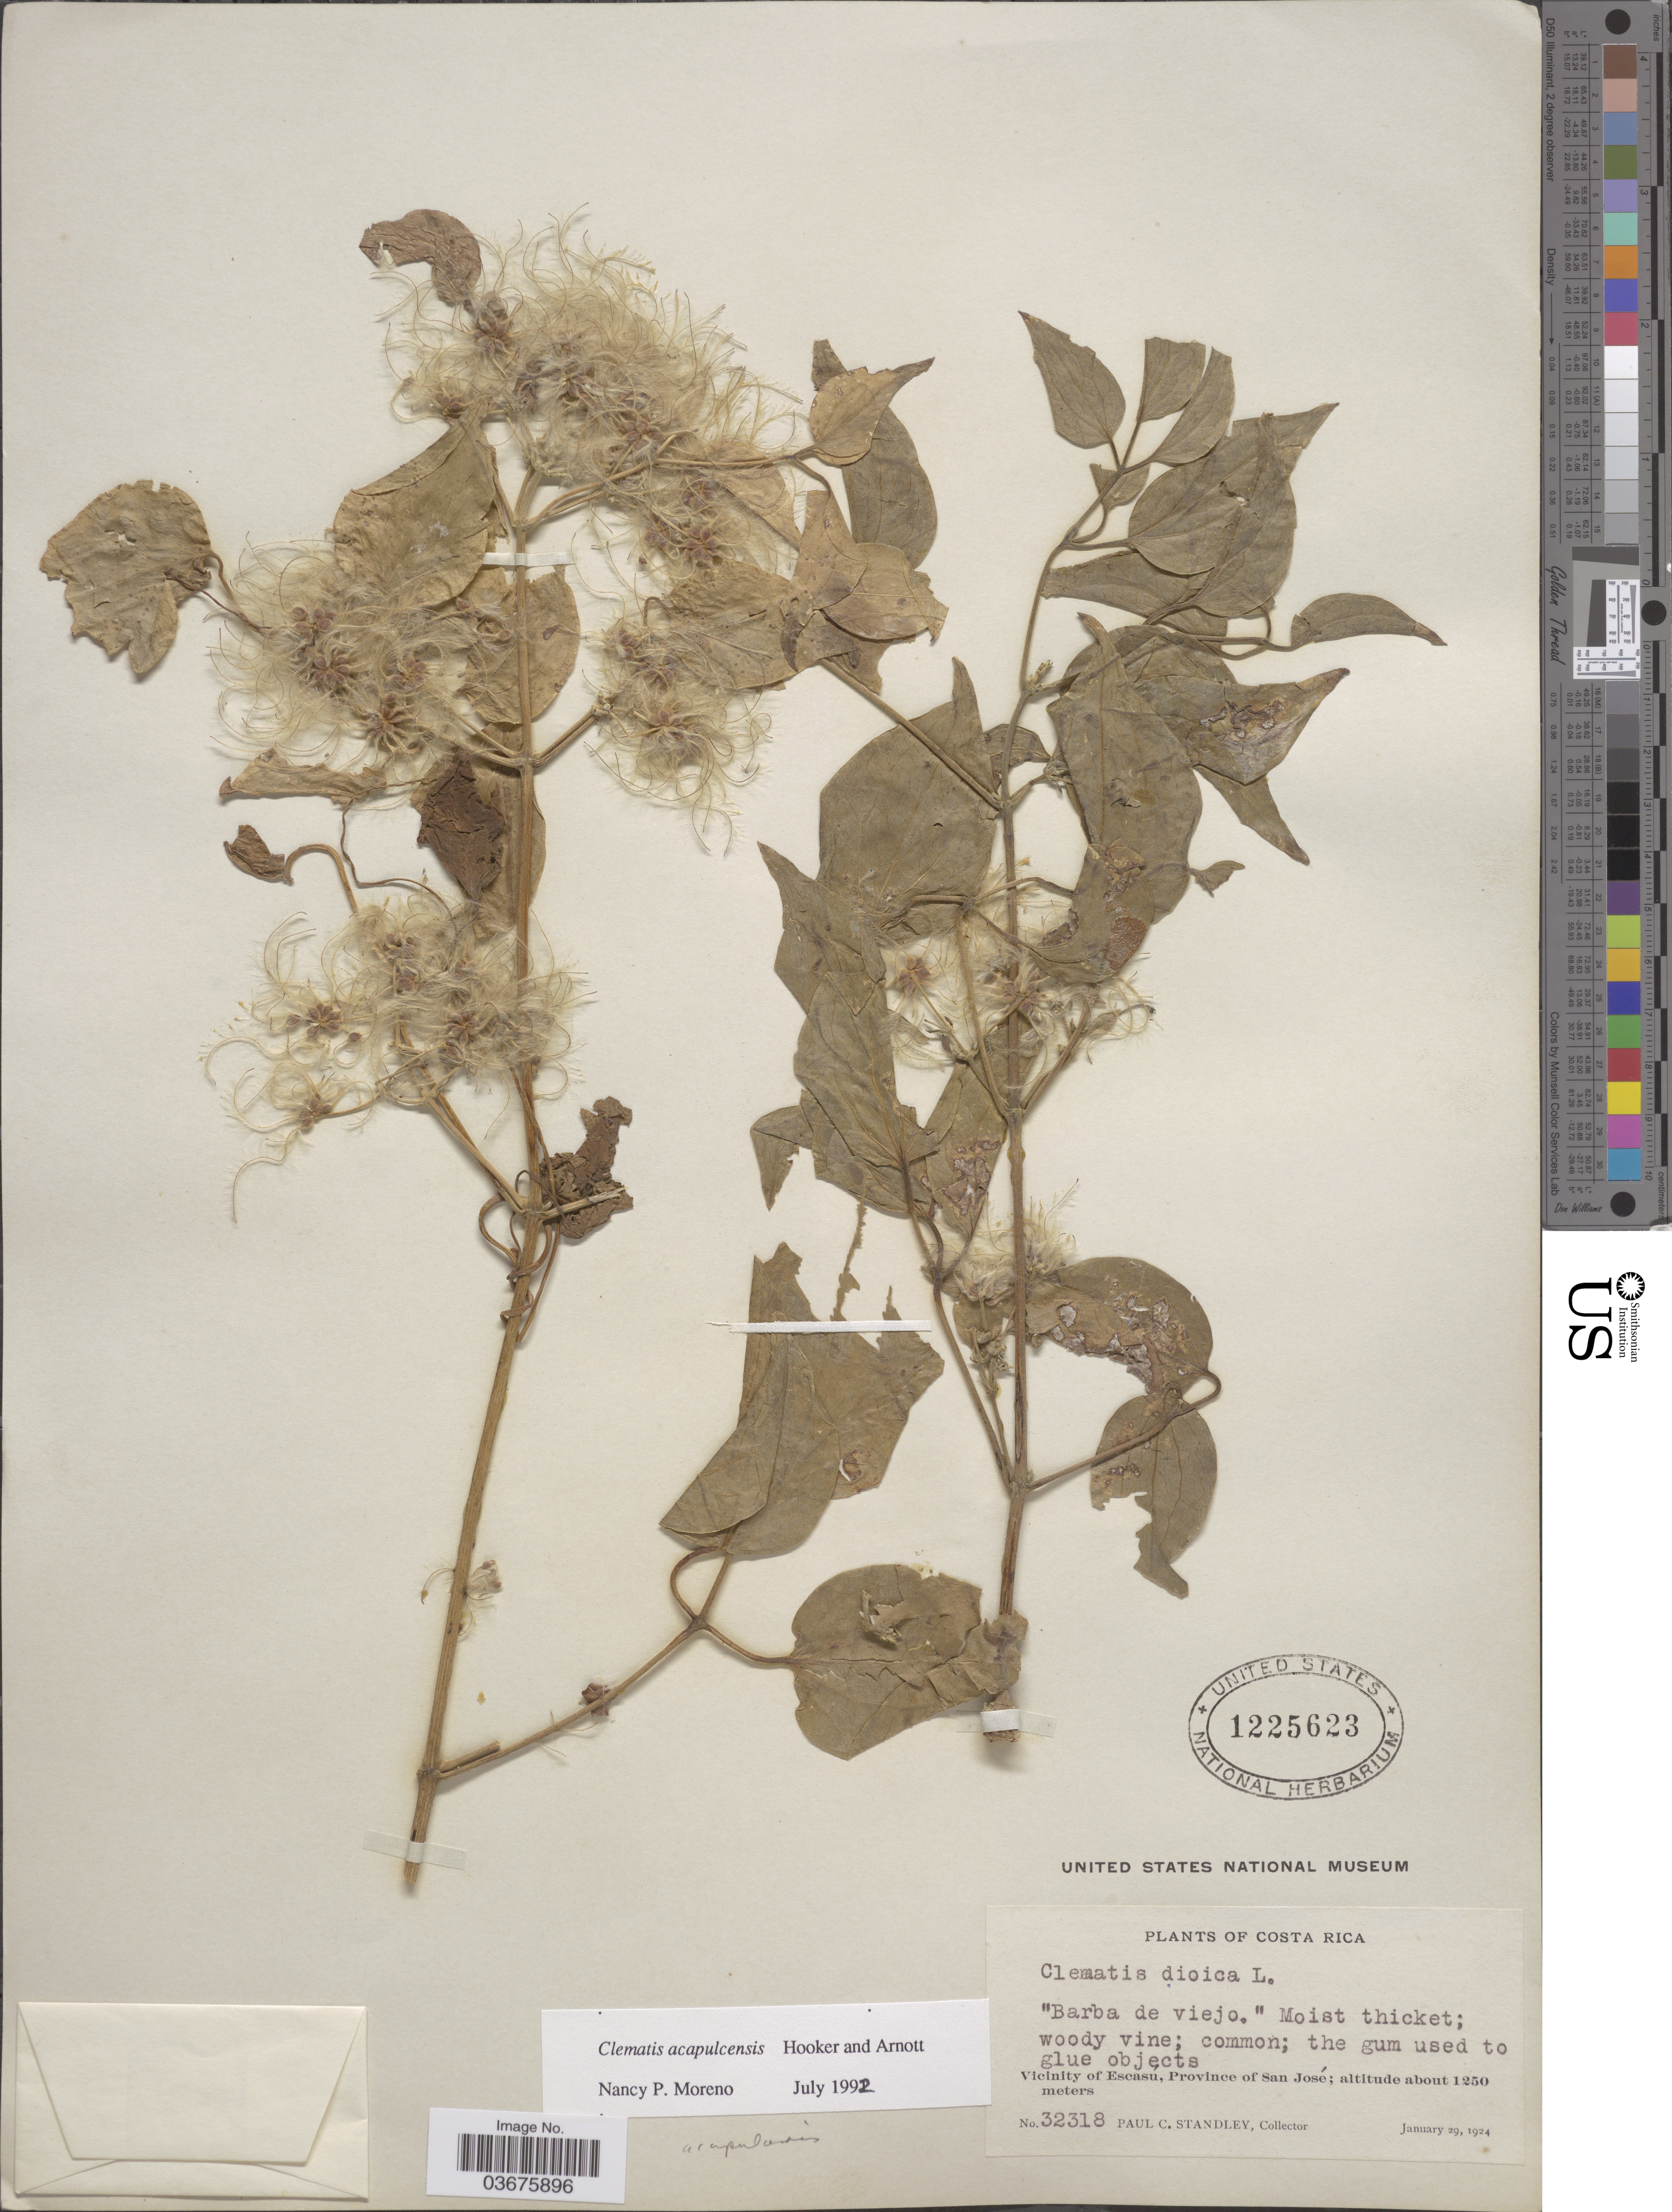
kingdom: Plantae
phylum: Tracheophyta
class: Magnoliopsida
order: Ranunculales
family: Ranunculaceae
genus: Clematis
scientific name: Clematis acapulcensis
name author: Hook. & Arn.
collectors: P. C. Standley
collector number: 32318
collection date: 1924-01-29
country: Costa Rica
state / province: San José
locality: Vicinity of Escasú.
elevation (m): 1250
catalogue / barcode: US 1225623